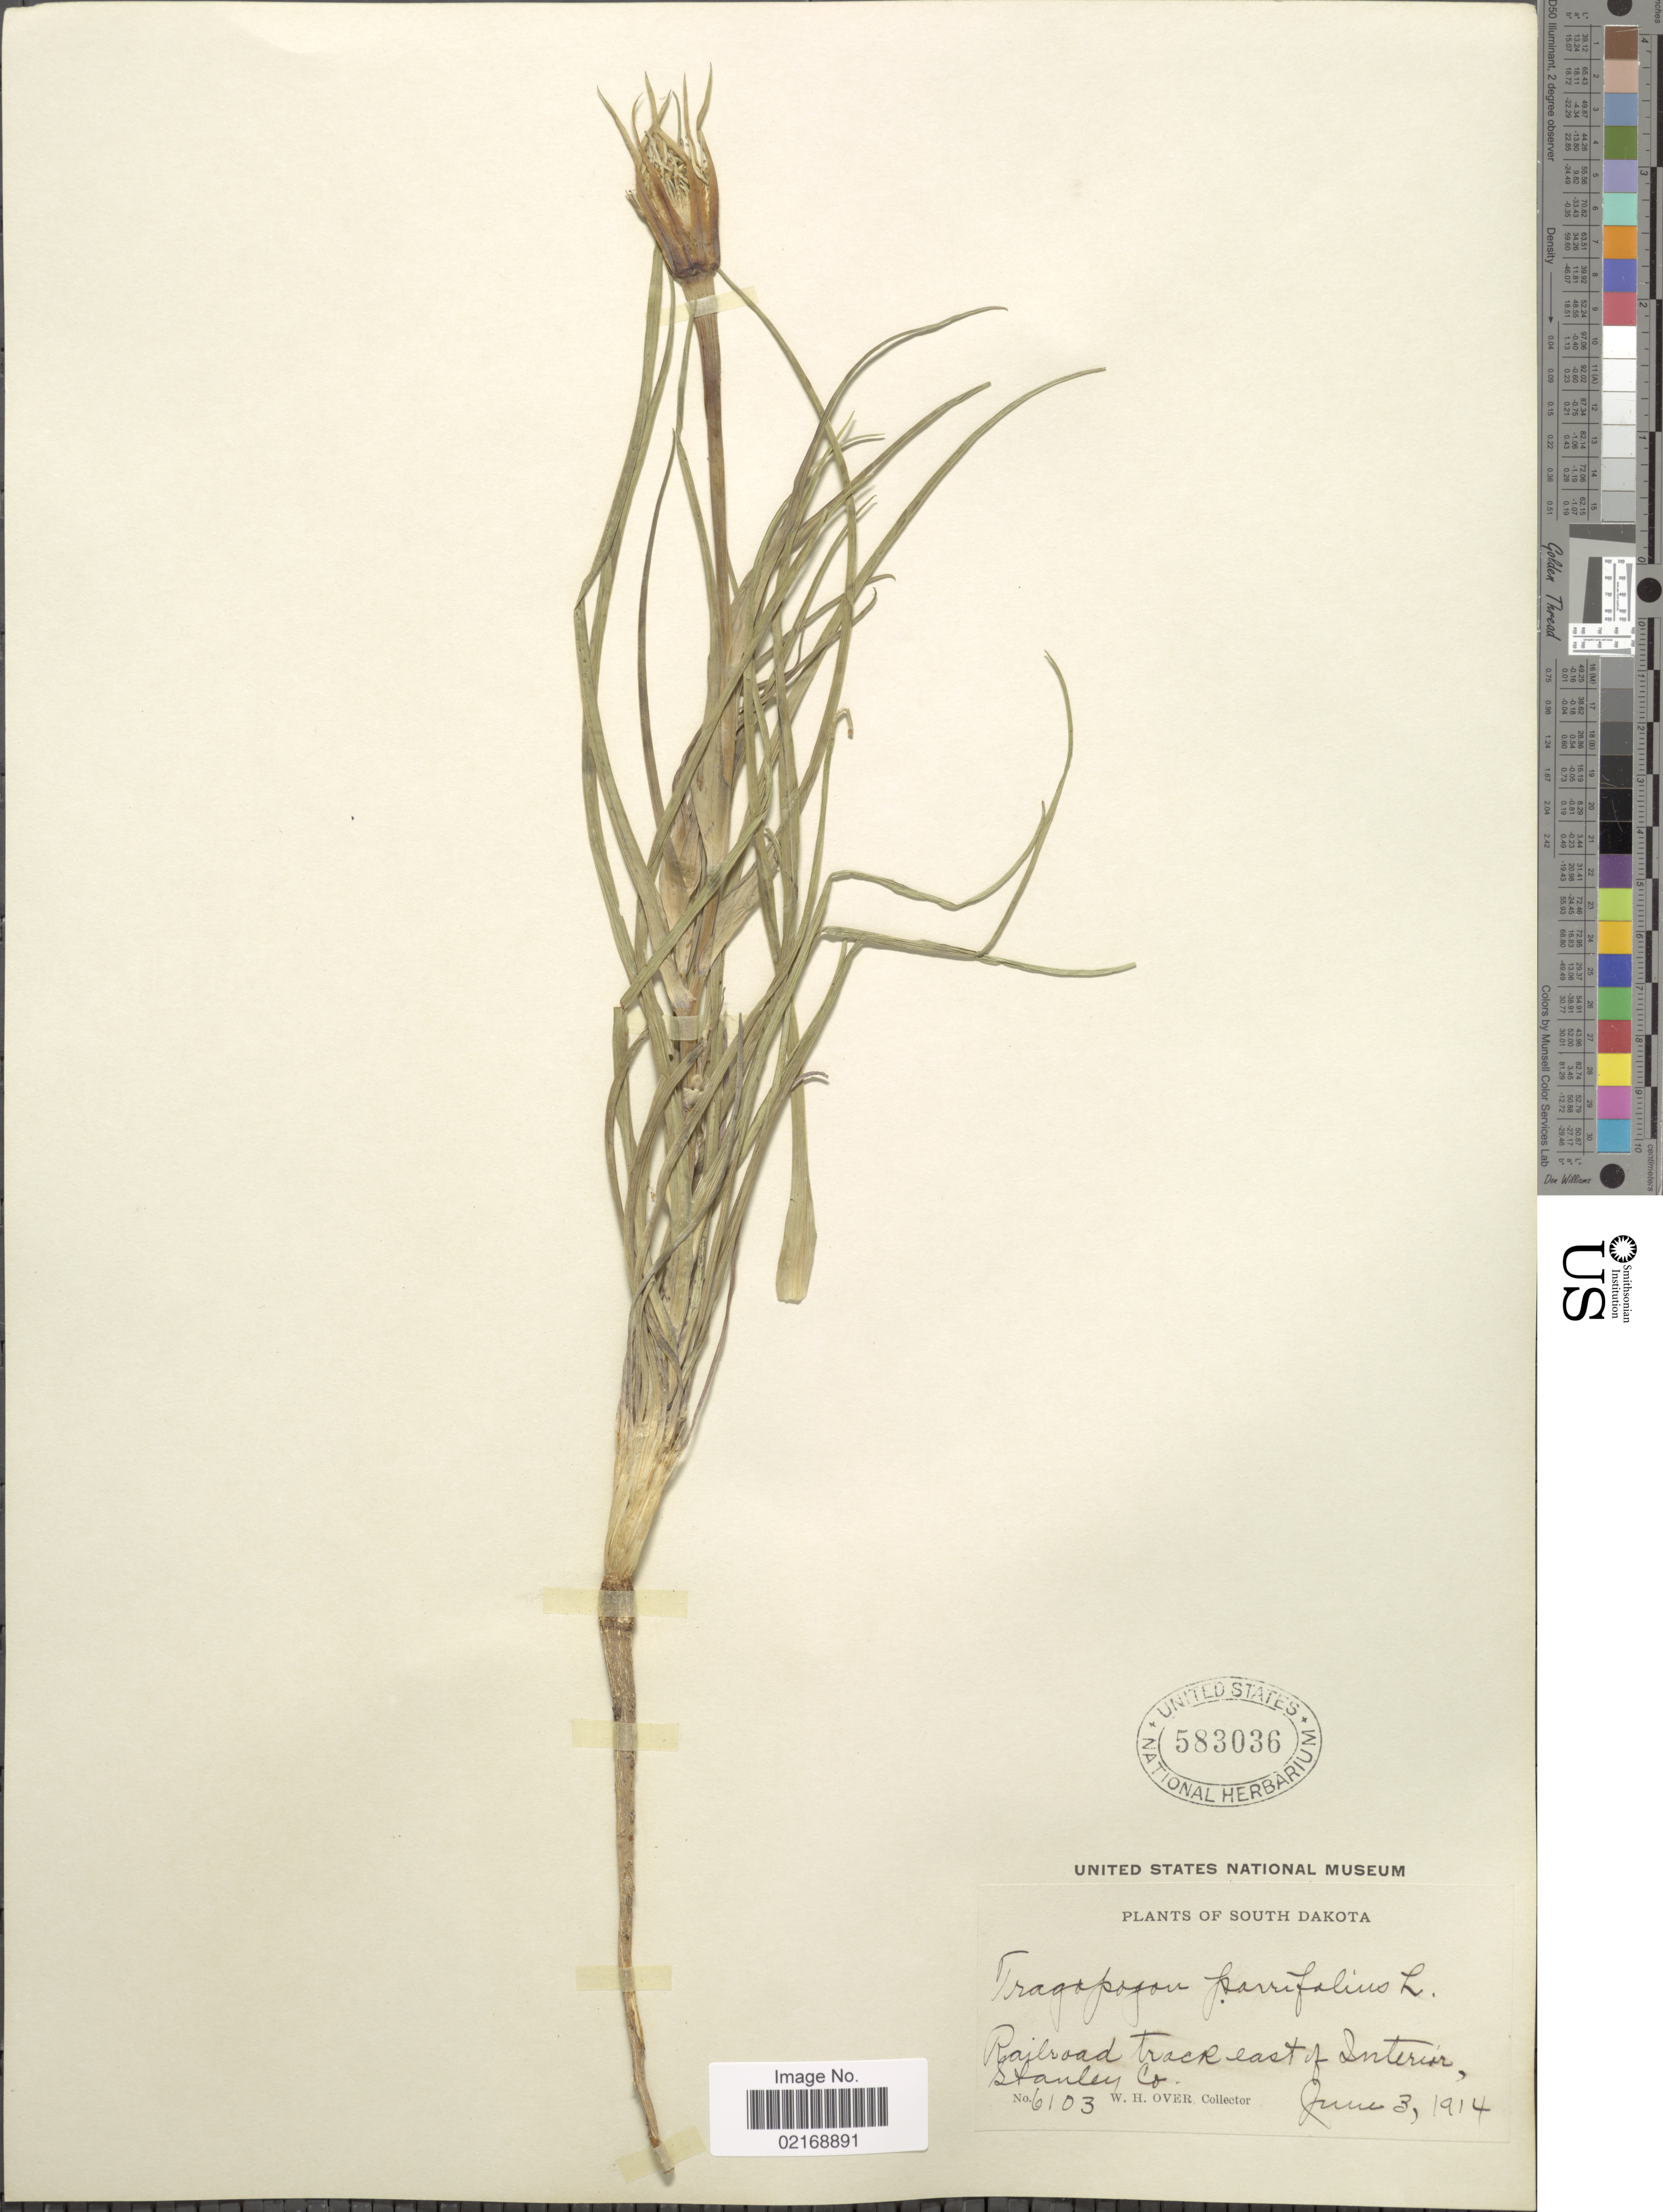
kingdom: Plantae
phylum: Tracheophyta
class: Magnoliopsida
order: Asterales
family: Asteraceae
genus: Tragopogon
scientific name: Tragopogon porrifolius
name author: L.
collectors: W. Over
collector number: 6103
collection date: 1914-06-03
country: United States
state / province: South Dakota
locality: Railroad track east of Interior, Stanley Co.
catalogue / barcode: US 583036